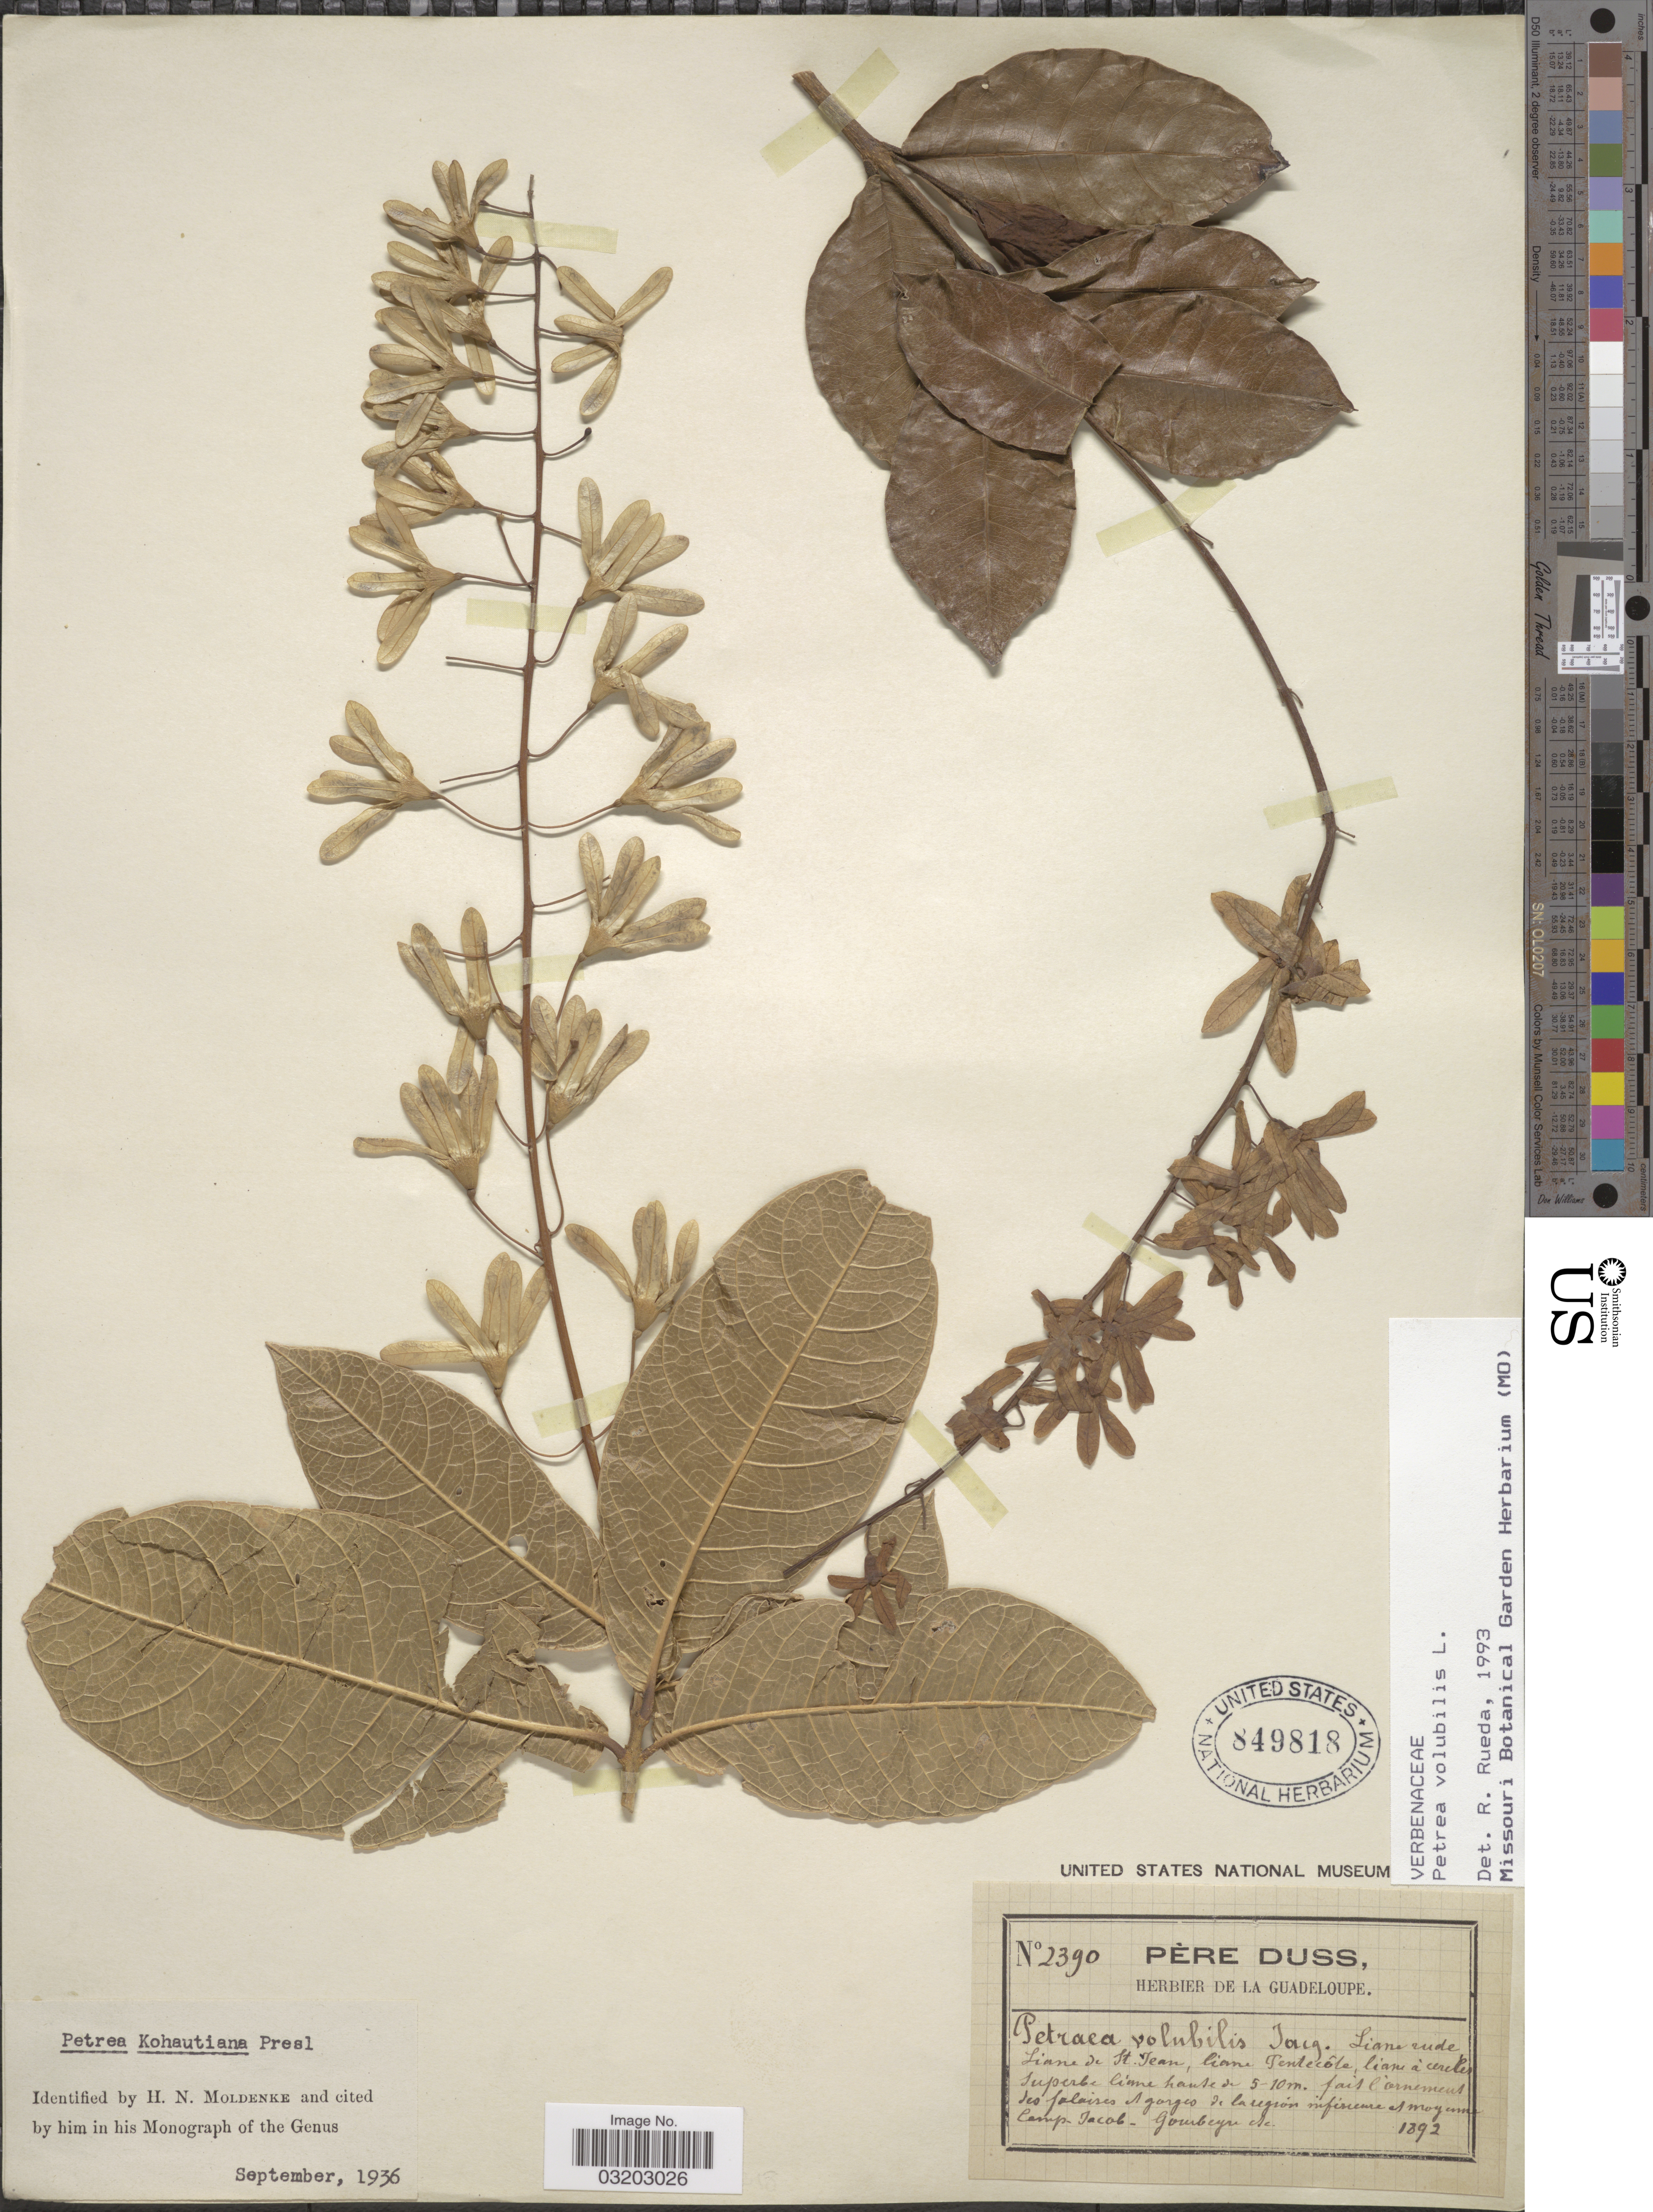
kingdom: Plantae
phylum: Tracheophyta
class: Magnoliopsida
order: Lamiales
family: Verbenaceae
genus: Petrea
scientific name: Petrea volubilis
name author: L.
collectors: Père Duss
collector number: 2390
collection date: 1892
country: Guadeloupe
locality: Des falaises et gorges de la region infineure et moyenne Camp-Jacob, Gourbeyre etc.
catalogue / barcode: US 849818